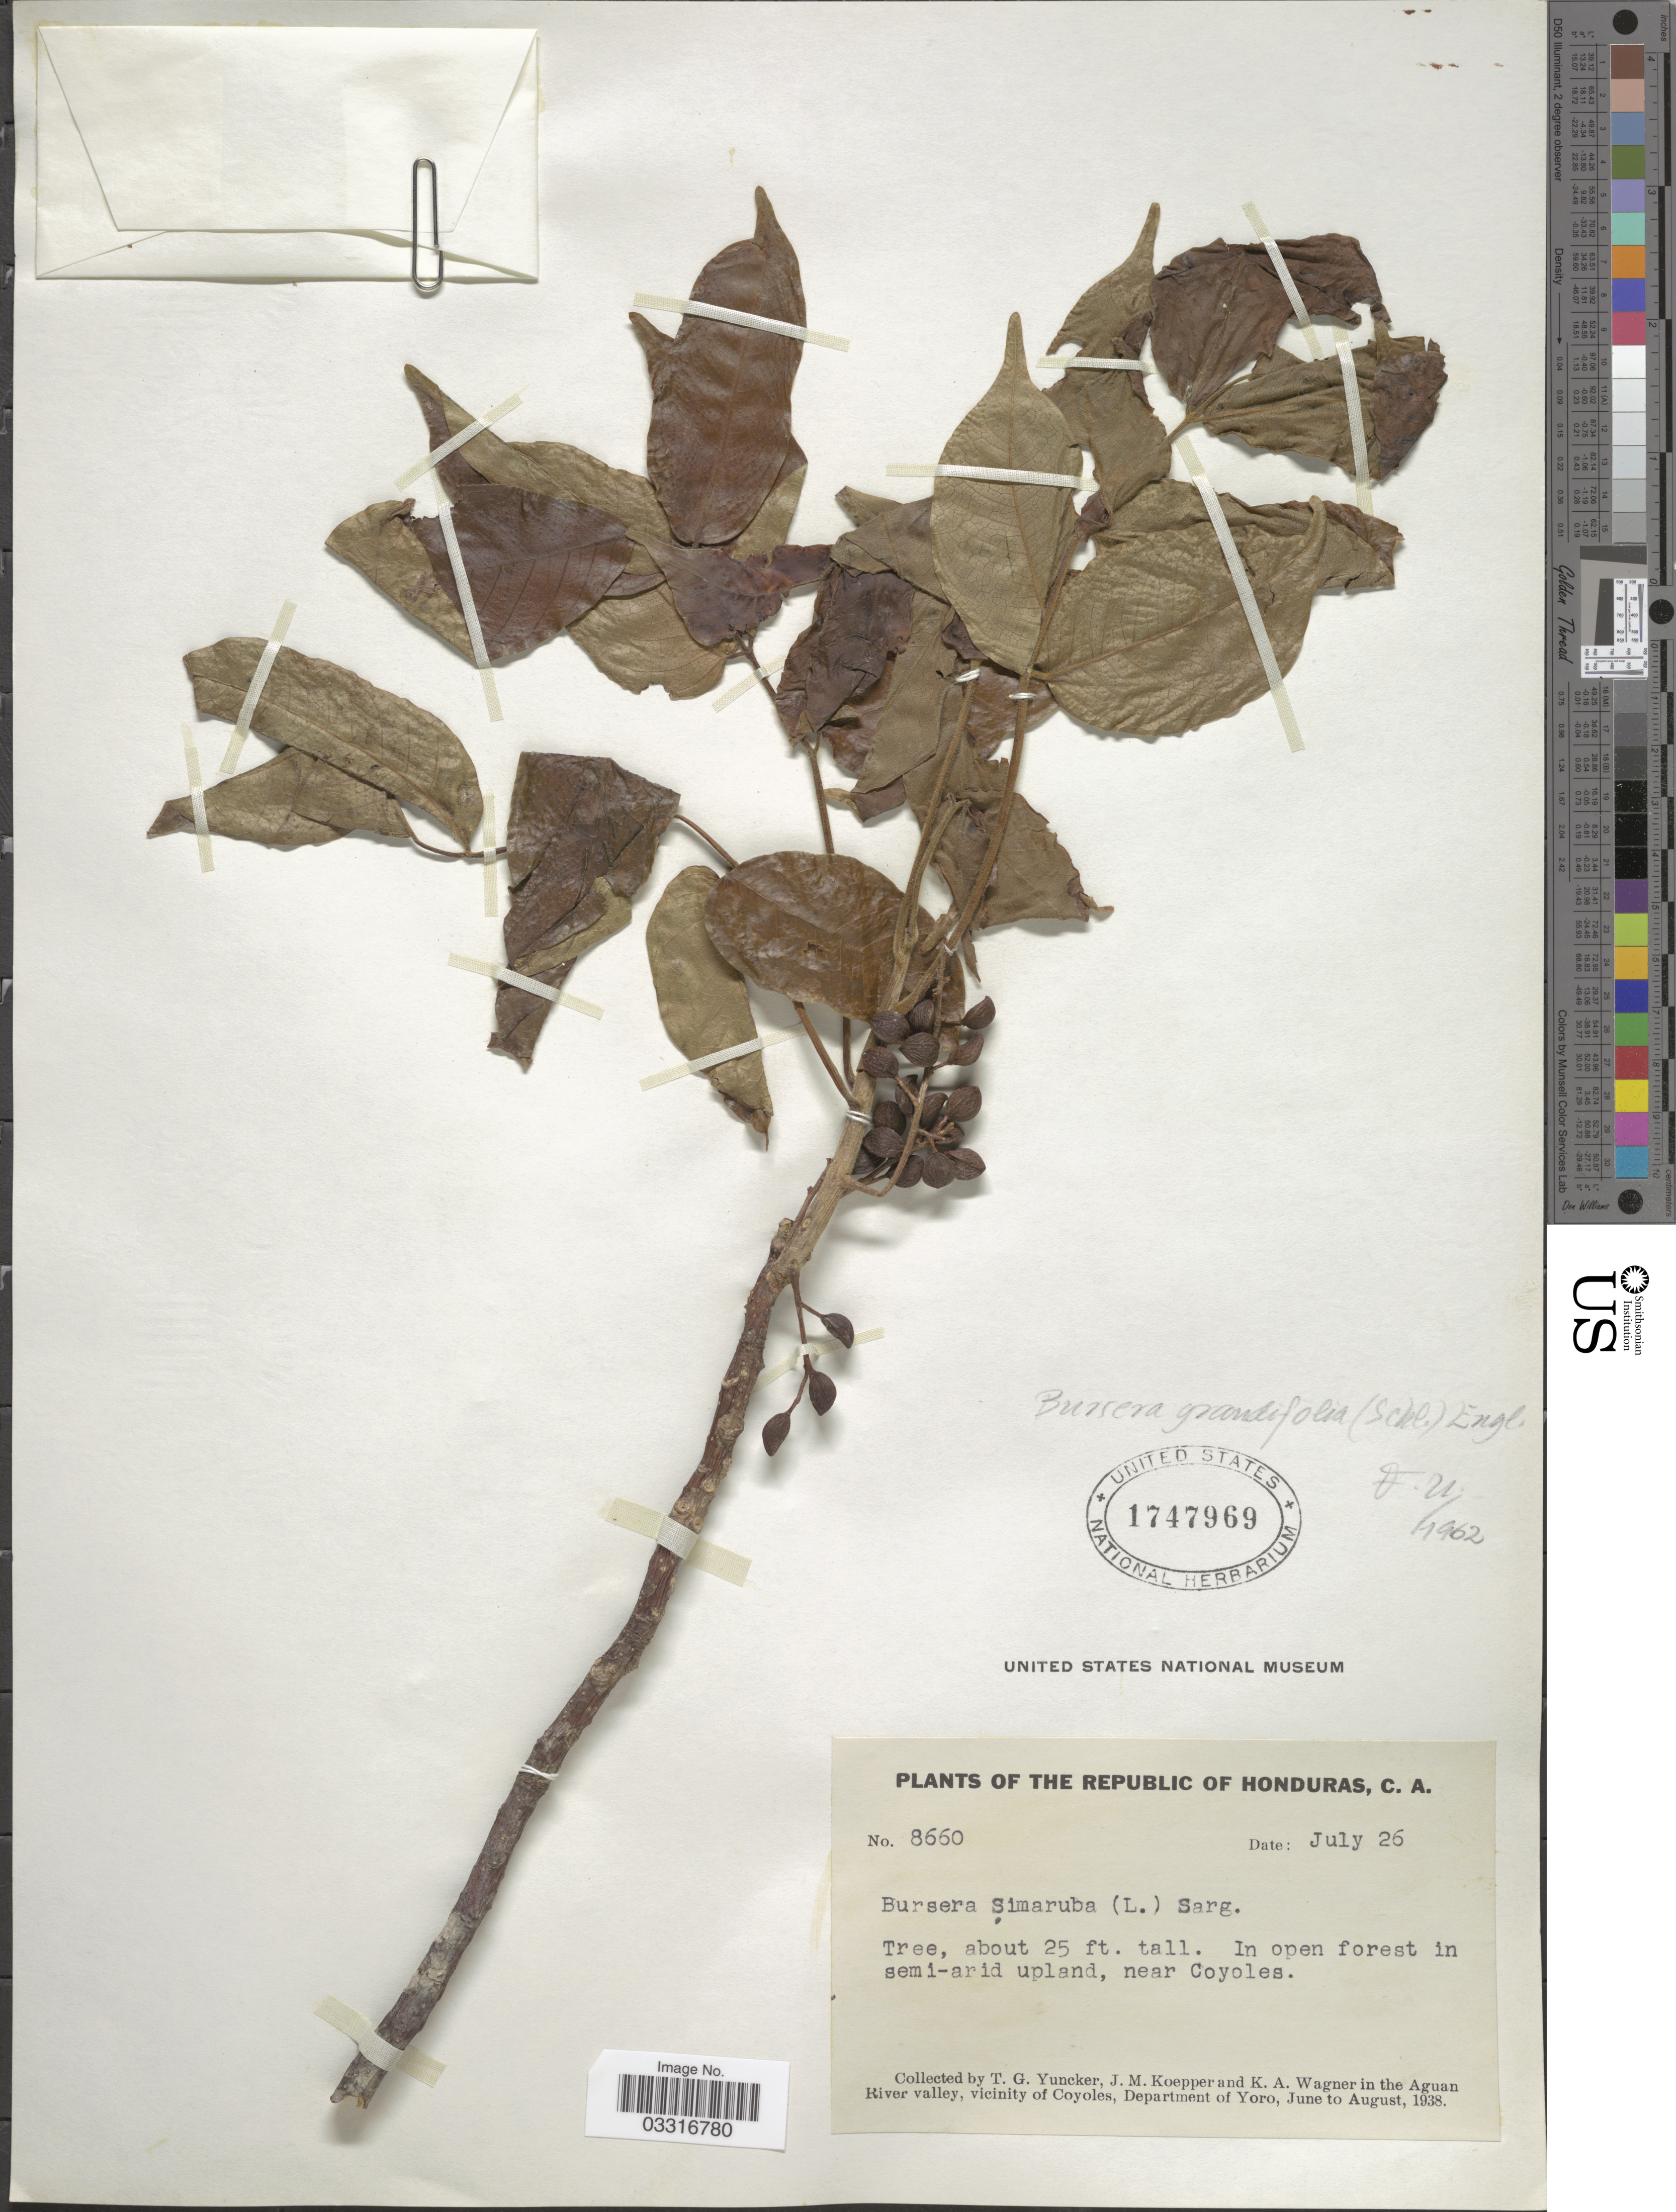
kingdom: Plantae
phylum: Tracheophyta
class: Magnoliopsida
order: Sapindales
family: Burseraceae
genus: Bursera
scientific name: Bursera simaruba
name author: (L.) Sarg.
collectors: T. G. Yuncker, J. M. Koepper & K. A. Wagner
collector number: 8660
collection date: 1938-07-26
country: Honduras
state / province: Yoro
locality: In the Aguan River Valley, vicinity of Coyoles, Department of Yoro.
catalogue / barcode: US 1747969